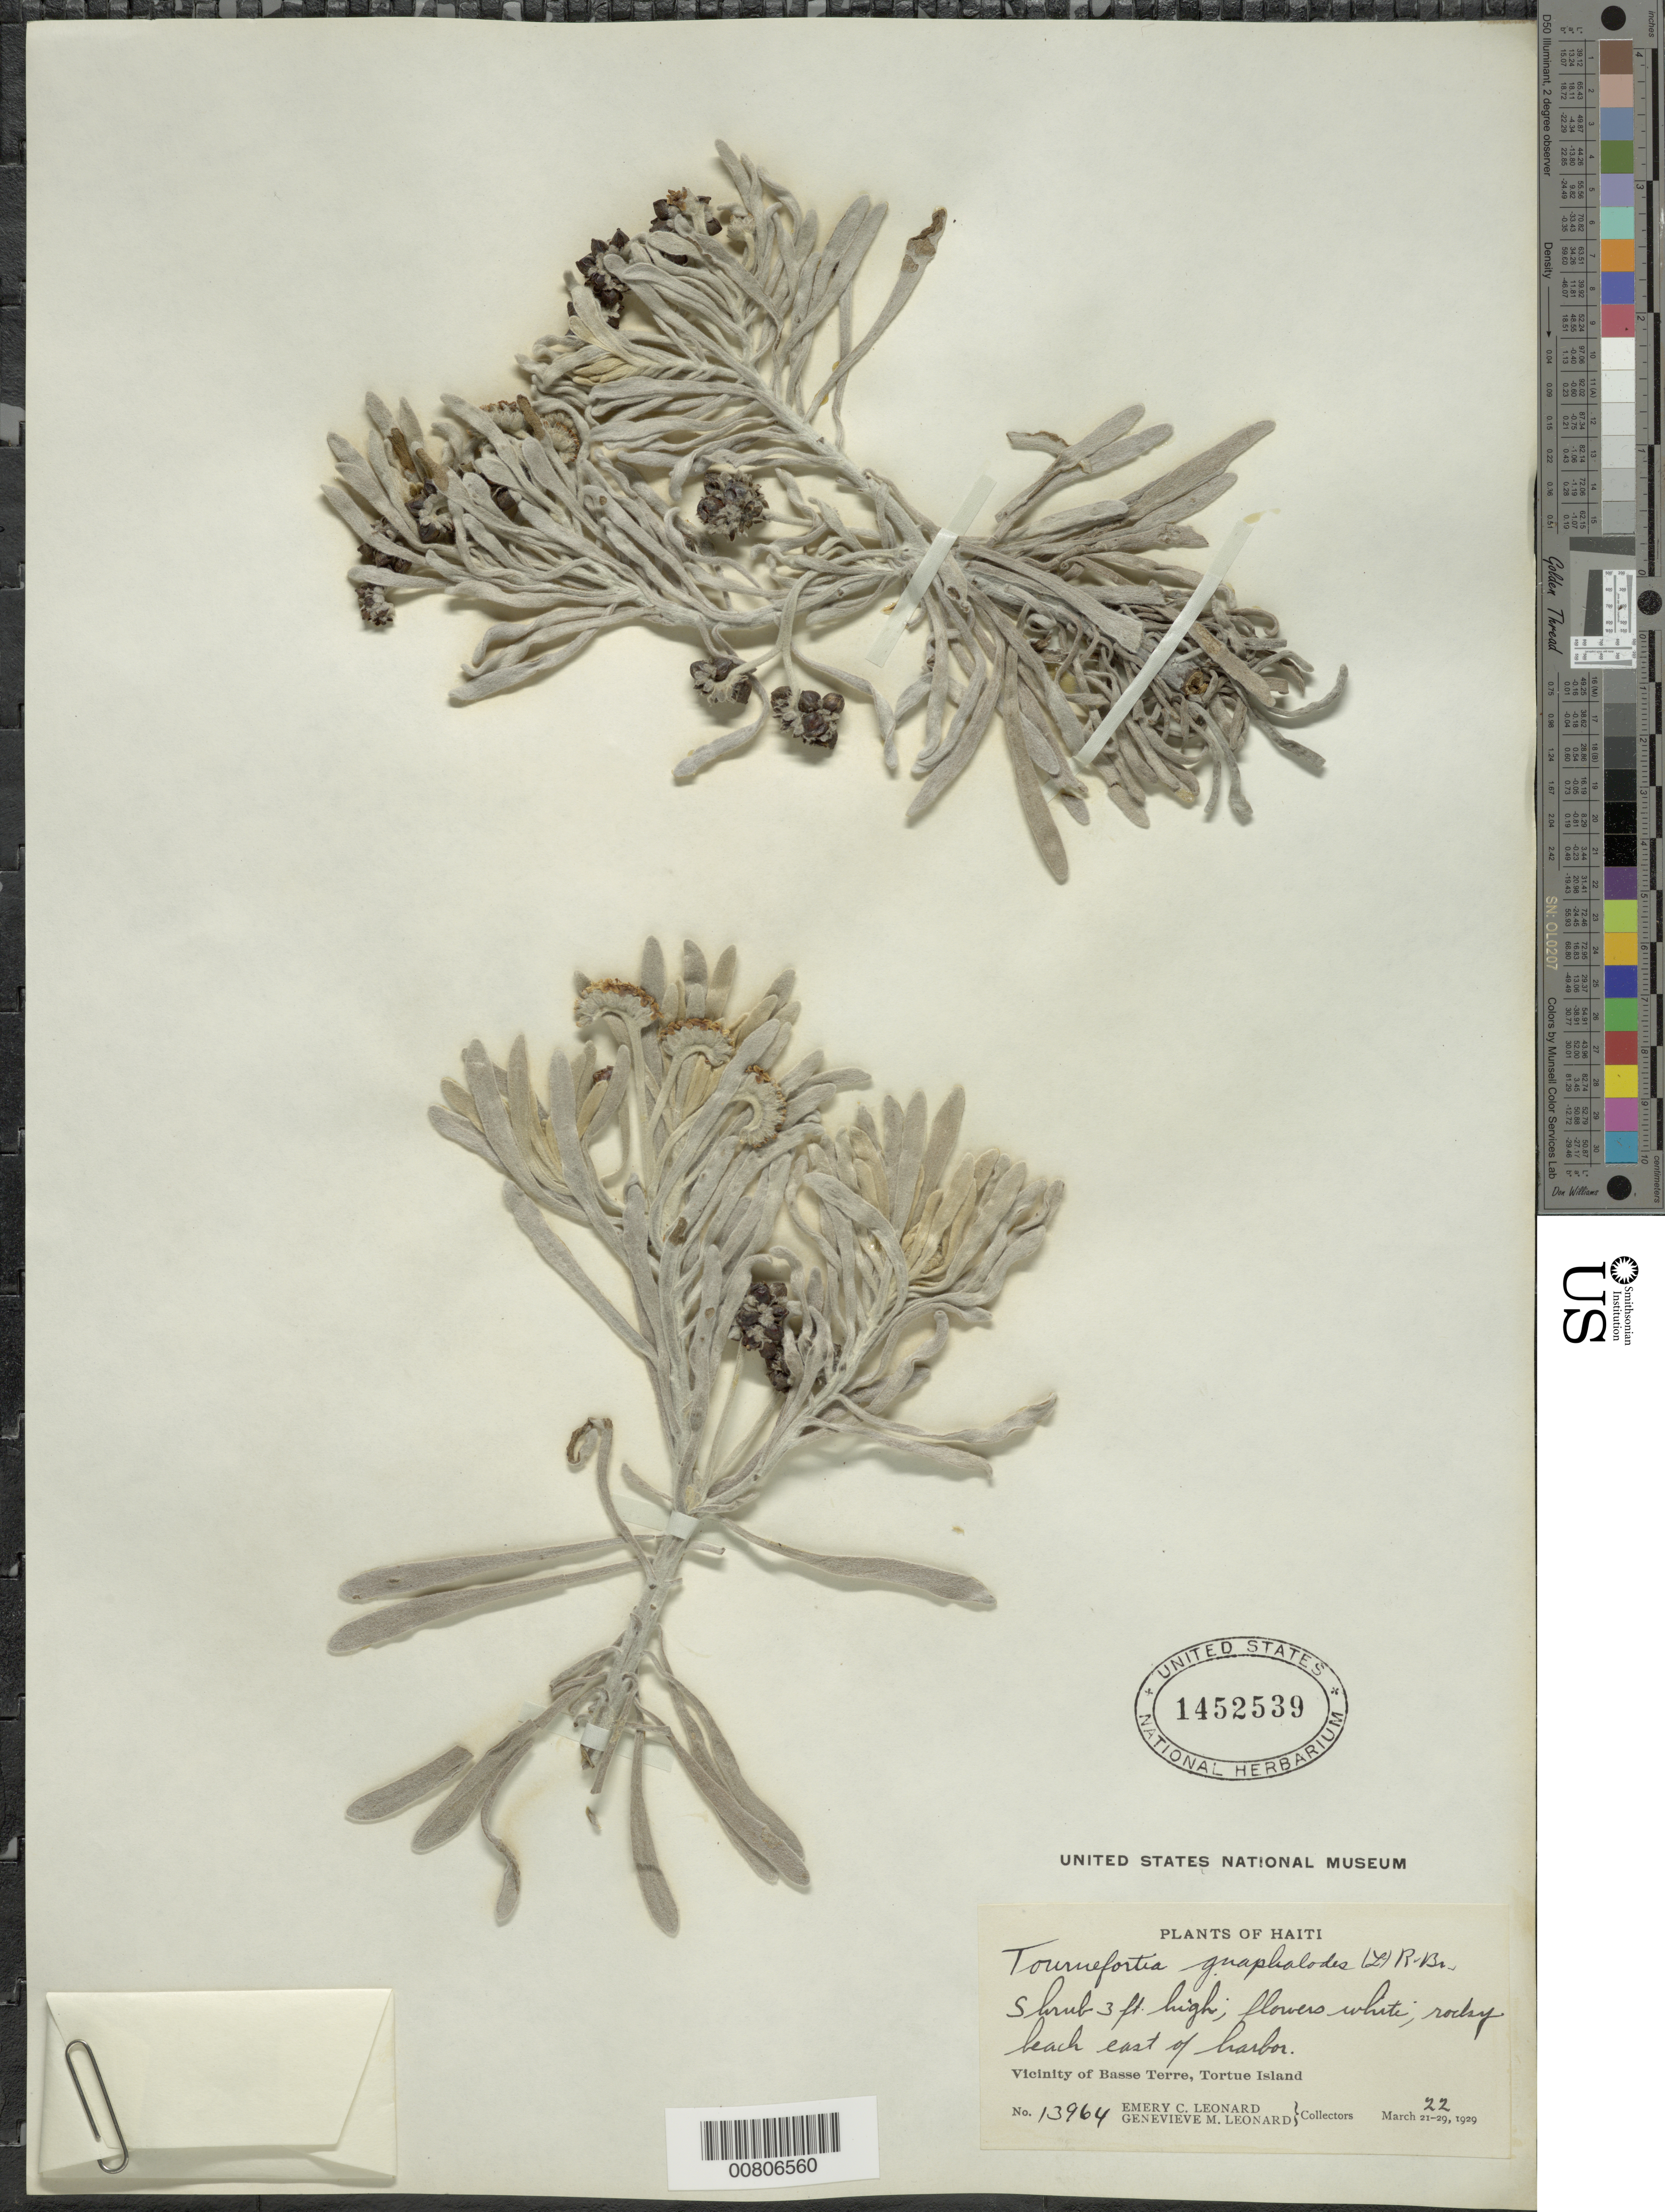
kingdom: Plantae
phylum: Tracheophyta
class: Magnoliopsida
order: Boraginales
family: Heliotropiaceae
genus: Tournefortia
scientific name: Tournefortia gnaphalodes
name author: (L.) R. Br.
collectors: E. C. Leonard & G. M. Leonard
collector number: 13964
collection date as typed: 22 Mar 1929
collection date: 1929-03-22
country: Haiti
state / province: Nord-Óuest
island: Île de la Tortue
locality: Basse Terre, Tortue Island; E of harbor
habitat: Rocky beach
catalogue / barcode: US 1452539